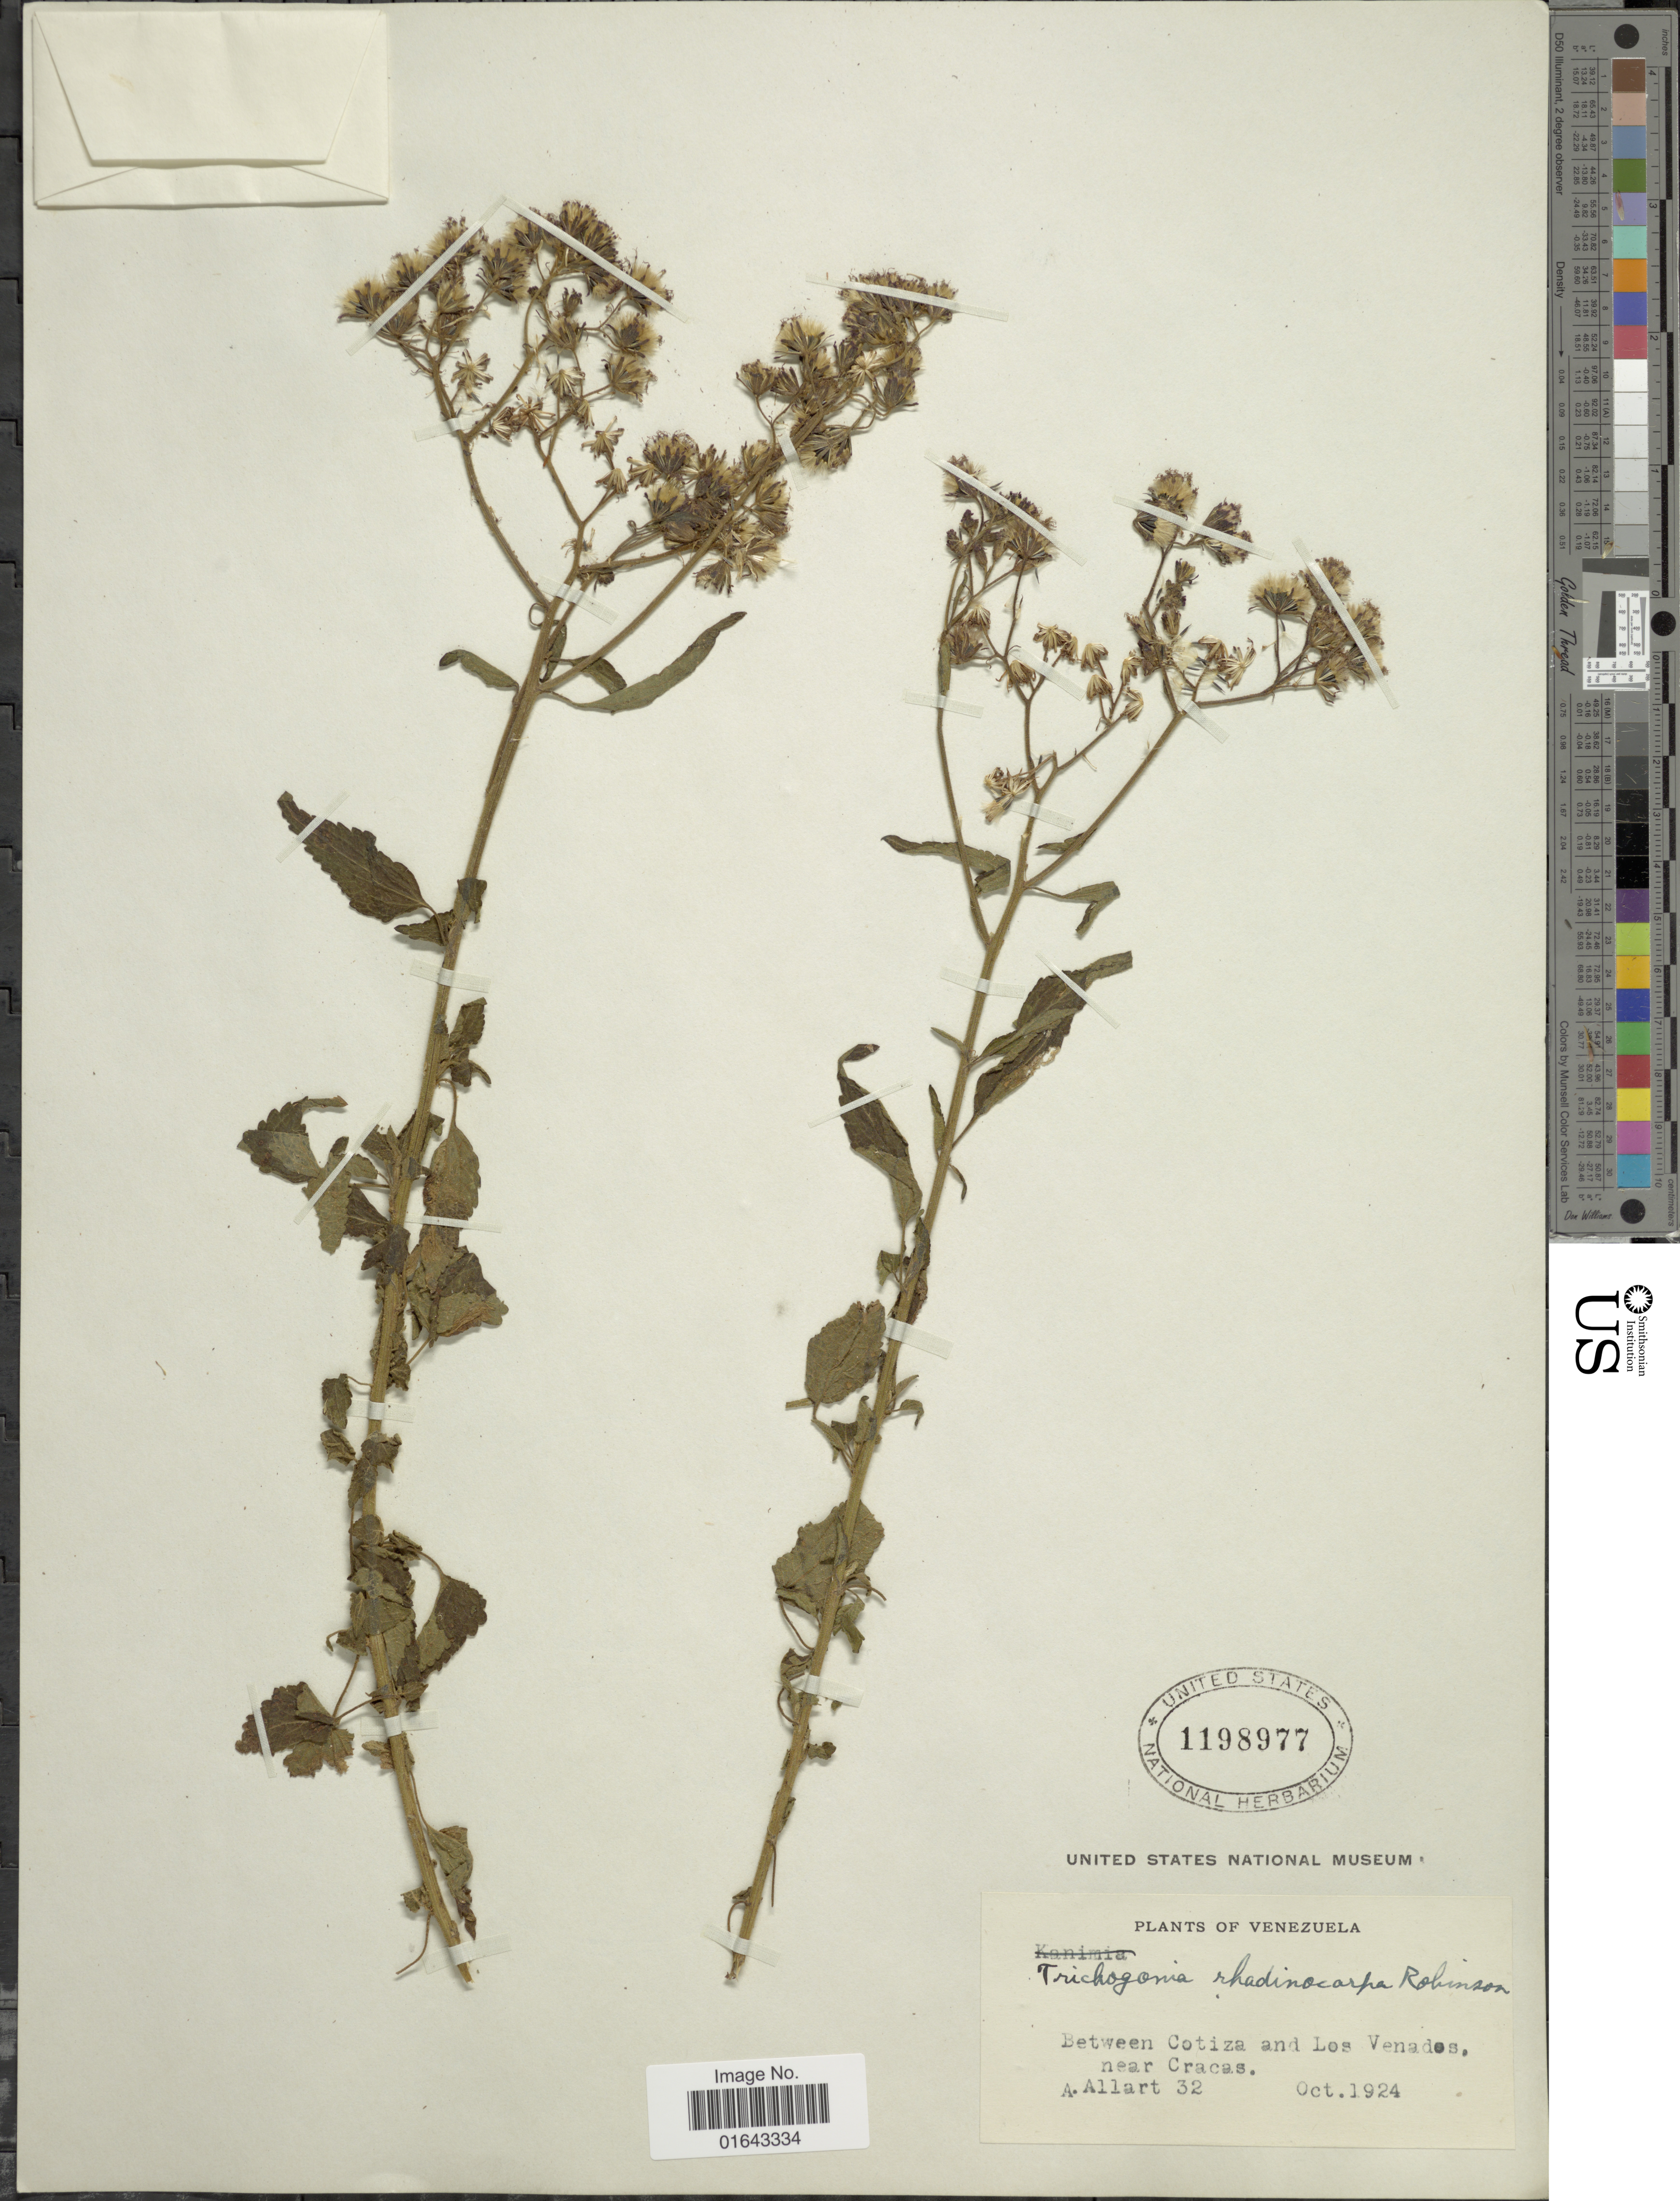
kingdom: Plantae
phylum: Tracheophyta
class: Magnoliopsida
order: Asterales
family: Asteraceae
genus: Trichogonia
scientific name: Trichogonia rhadinocarpa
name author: B.L. Rob.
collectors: A. Allart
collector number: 32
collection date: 1924-10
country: Venezuela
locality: Between Cotiza and Los Venados, near Caracas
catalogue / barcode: US 1198977